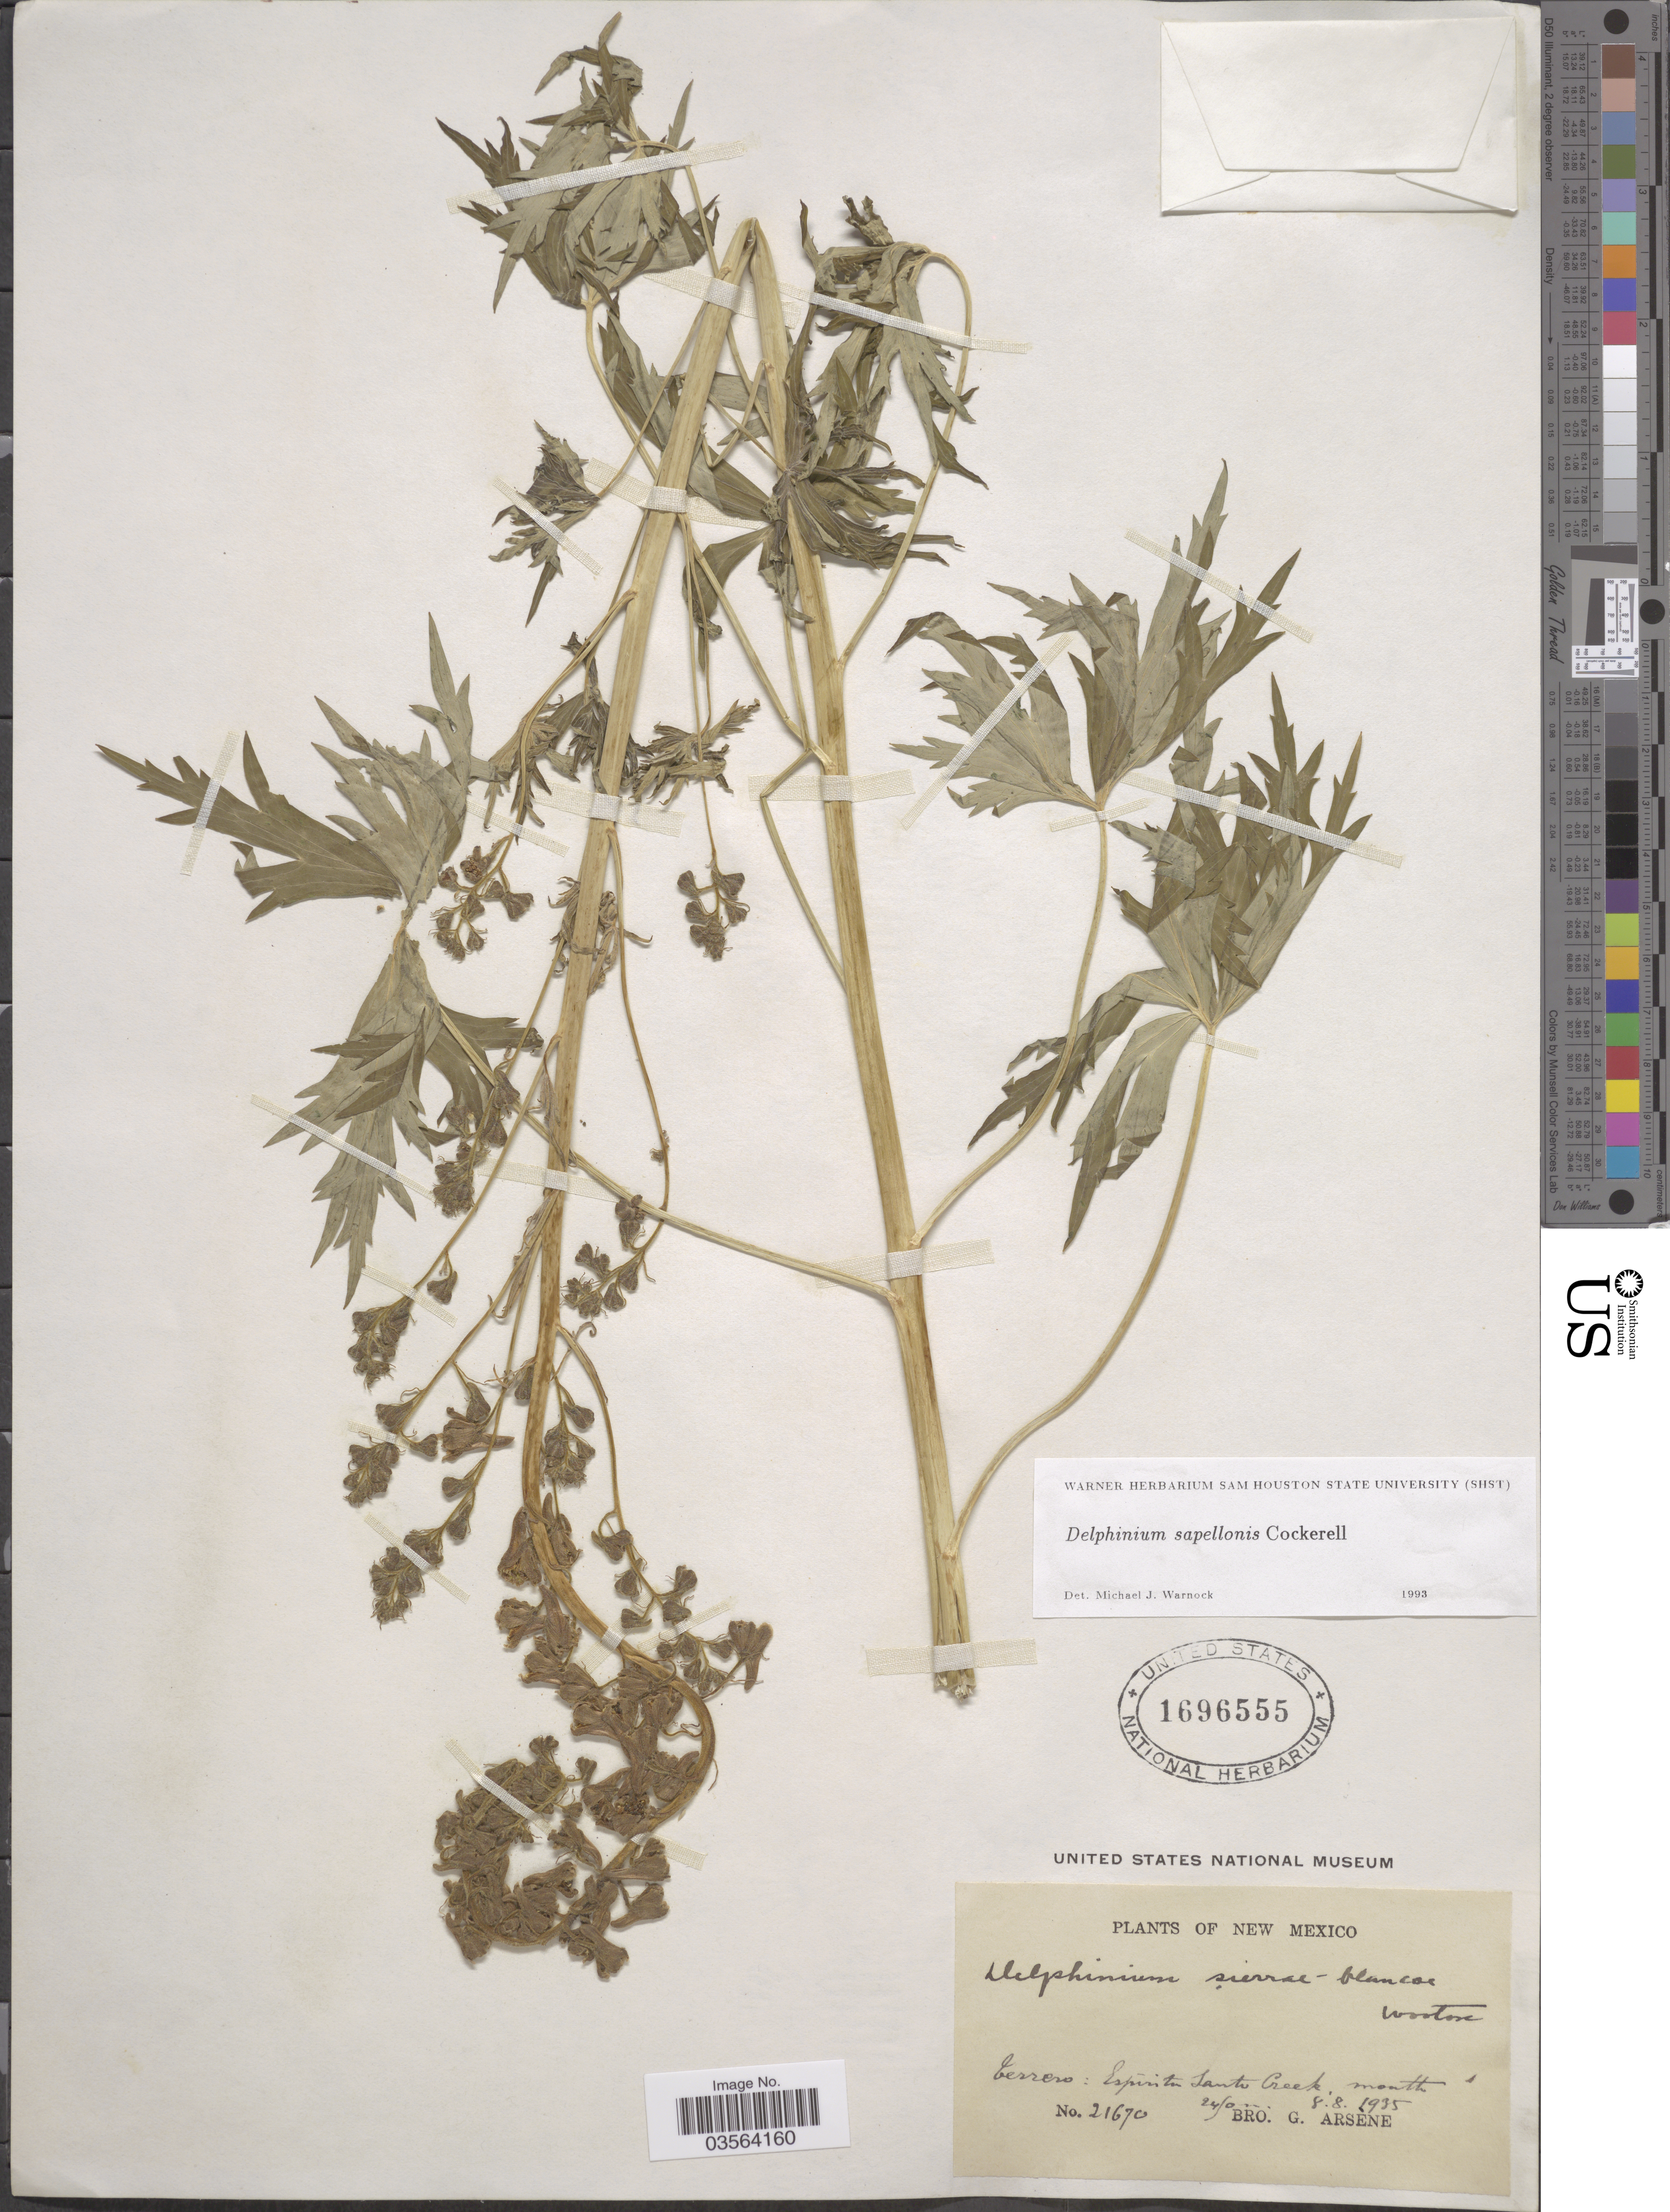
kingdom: Plantae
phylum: Tracheophyta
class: Magnoliopsida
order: Ranunculales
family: Ranunculaceae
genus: Delphinium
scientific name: Delphinium sapellonis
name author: Cockerell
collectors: Bro. G. Arsène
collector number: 21670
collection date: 1935-08-08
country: United States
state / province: New Mexico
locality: Terrero: Espiritu Santo Creek, mouth.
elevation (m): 2450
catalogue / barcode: US 1696555